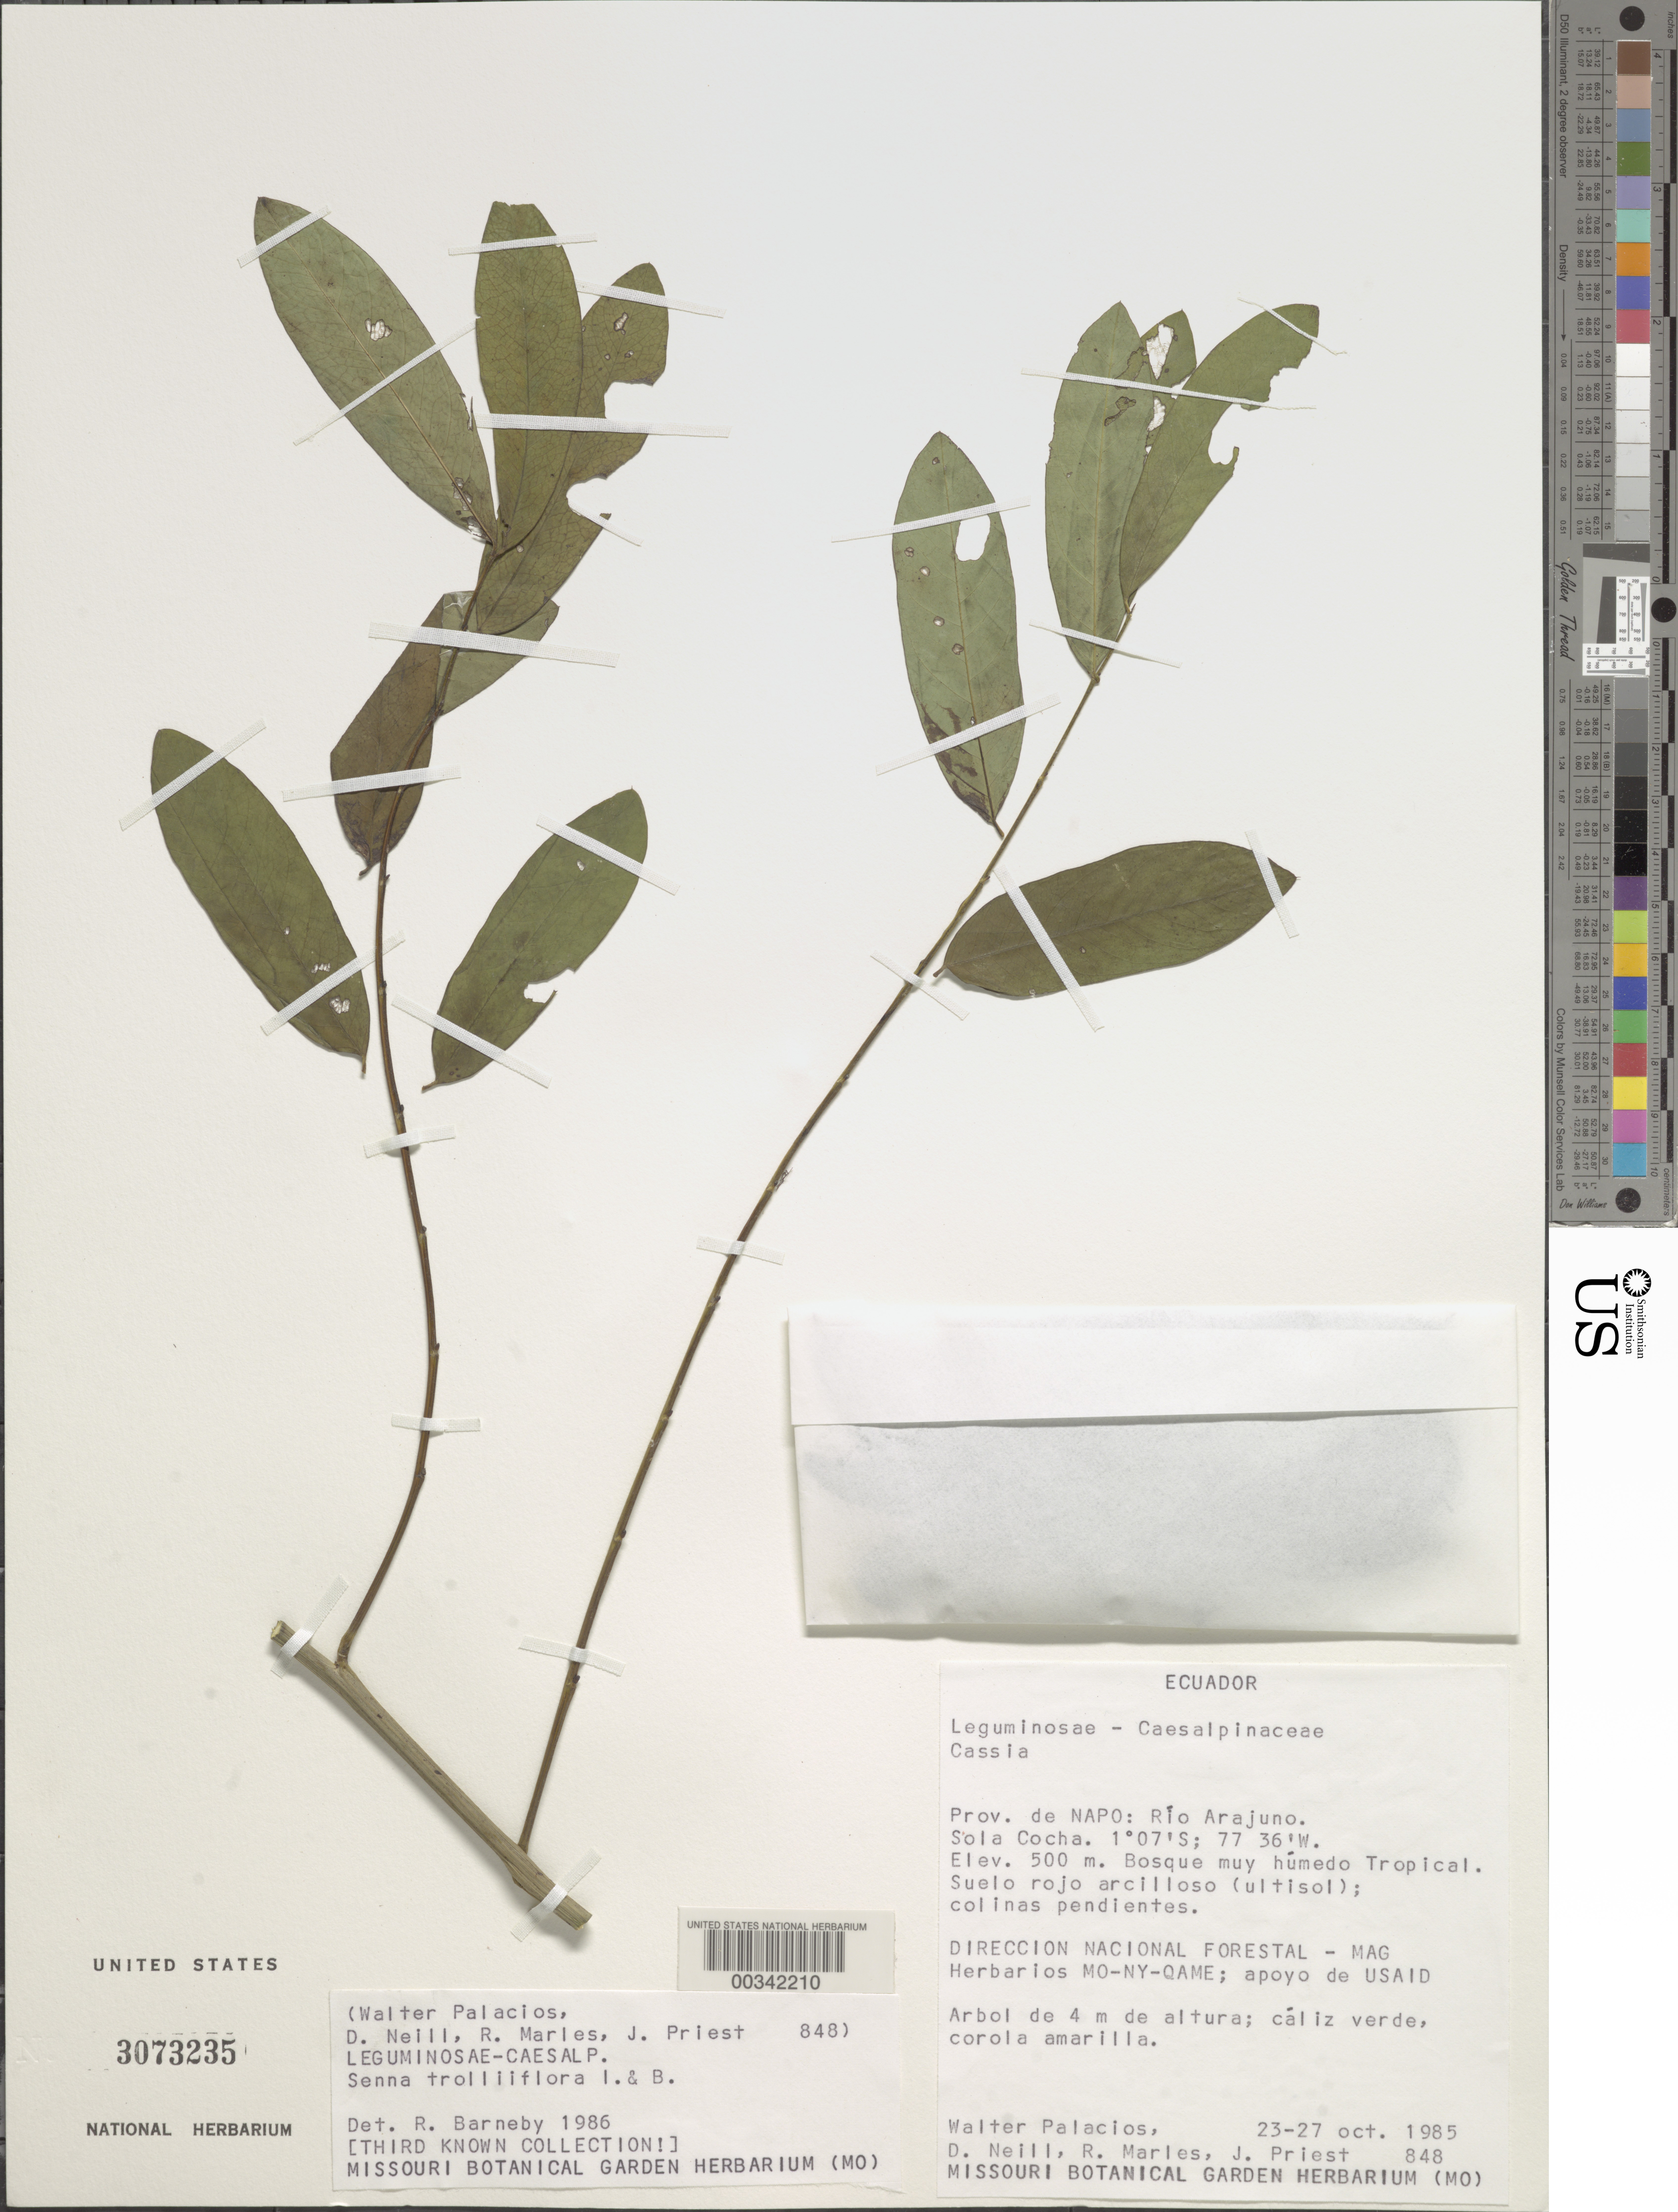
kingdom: Plantae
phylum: Tracheophyta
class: Magnoliopsida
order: Fabales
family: Fabaceae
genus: Senna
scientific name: Senna trolliiflora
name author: H.S. Irwin & Barneby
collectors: W. Palacios, D. A. Neill, R. Marles & J. Priest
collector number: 848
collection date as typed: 23 Oct 1985 to 27 Oct 1985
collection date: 1985-10-23/1985-10-27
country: Ecuador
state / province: Napo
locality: Rio arajuno; sOlacocha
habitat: Bosque muy humedo tropical; suelo rojo arcilloso, ultisol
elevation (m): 500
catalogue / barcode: US 3073235